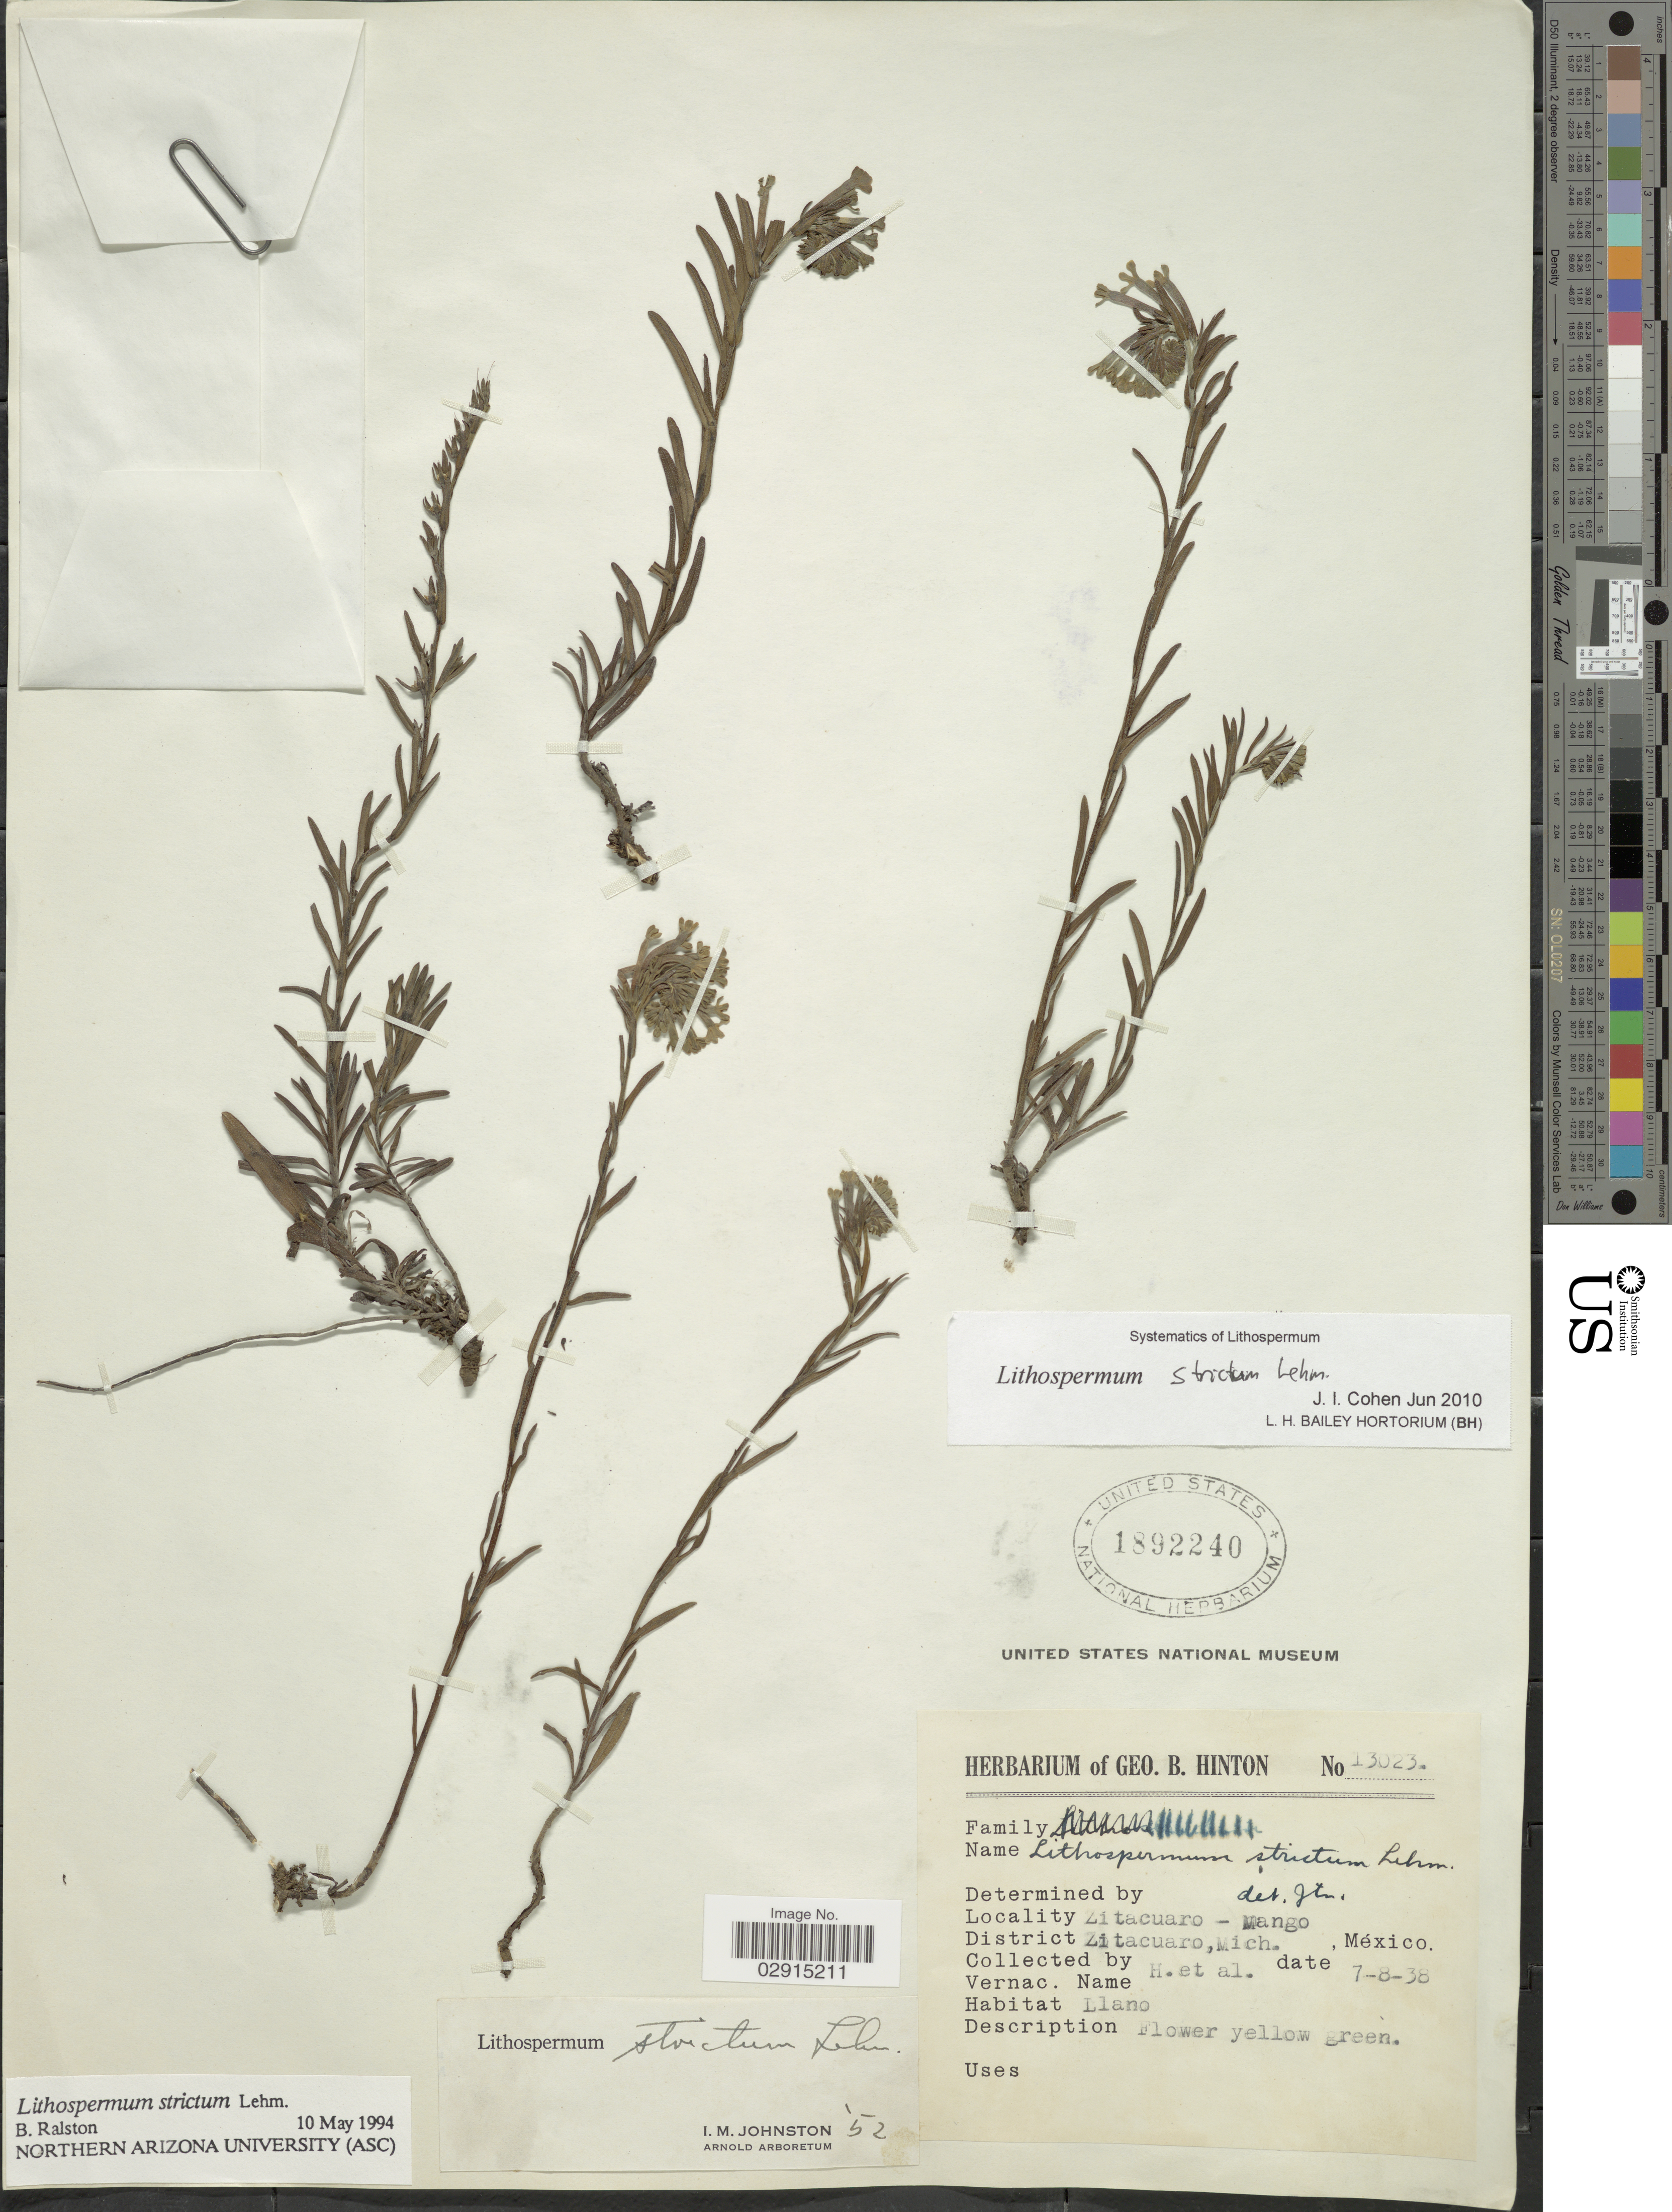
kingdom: Plantae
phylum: Tracheophyta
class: Magnoliopsida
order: Boraginales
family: Boraginaceae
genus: Lithospermum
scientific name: Lithospermum strictum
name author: Lehm.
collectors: G. B. Hinton & et al.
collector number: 13023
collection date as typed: Transcribed d/m/y: 7/8/38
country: Mexico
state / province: Michoacán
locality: Zitacuaro-Mango. District Zitacuaro.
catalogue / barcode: US 1892240